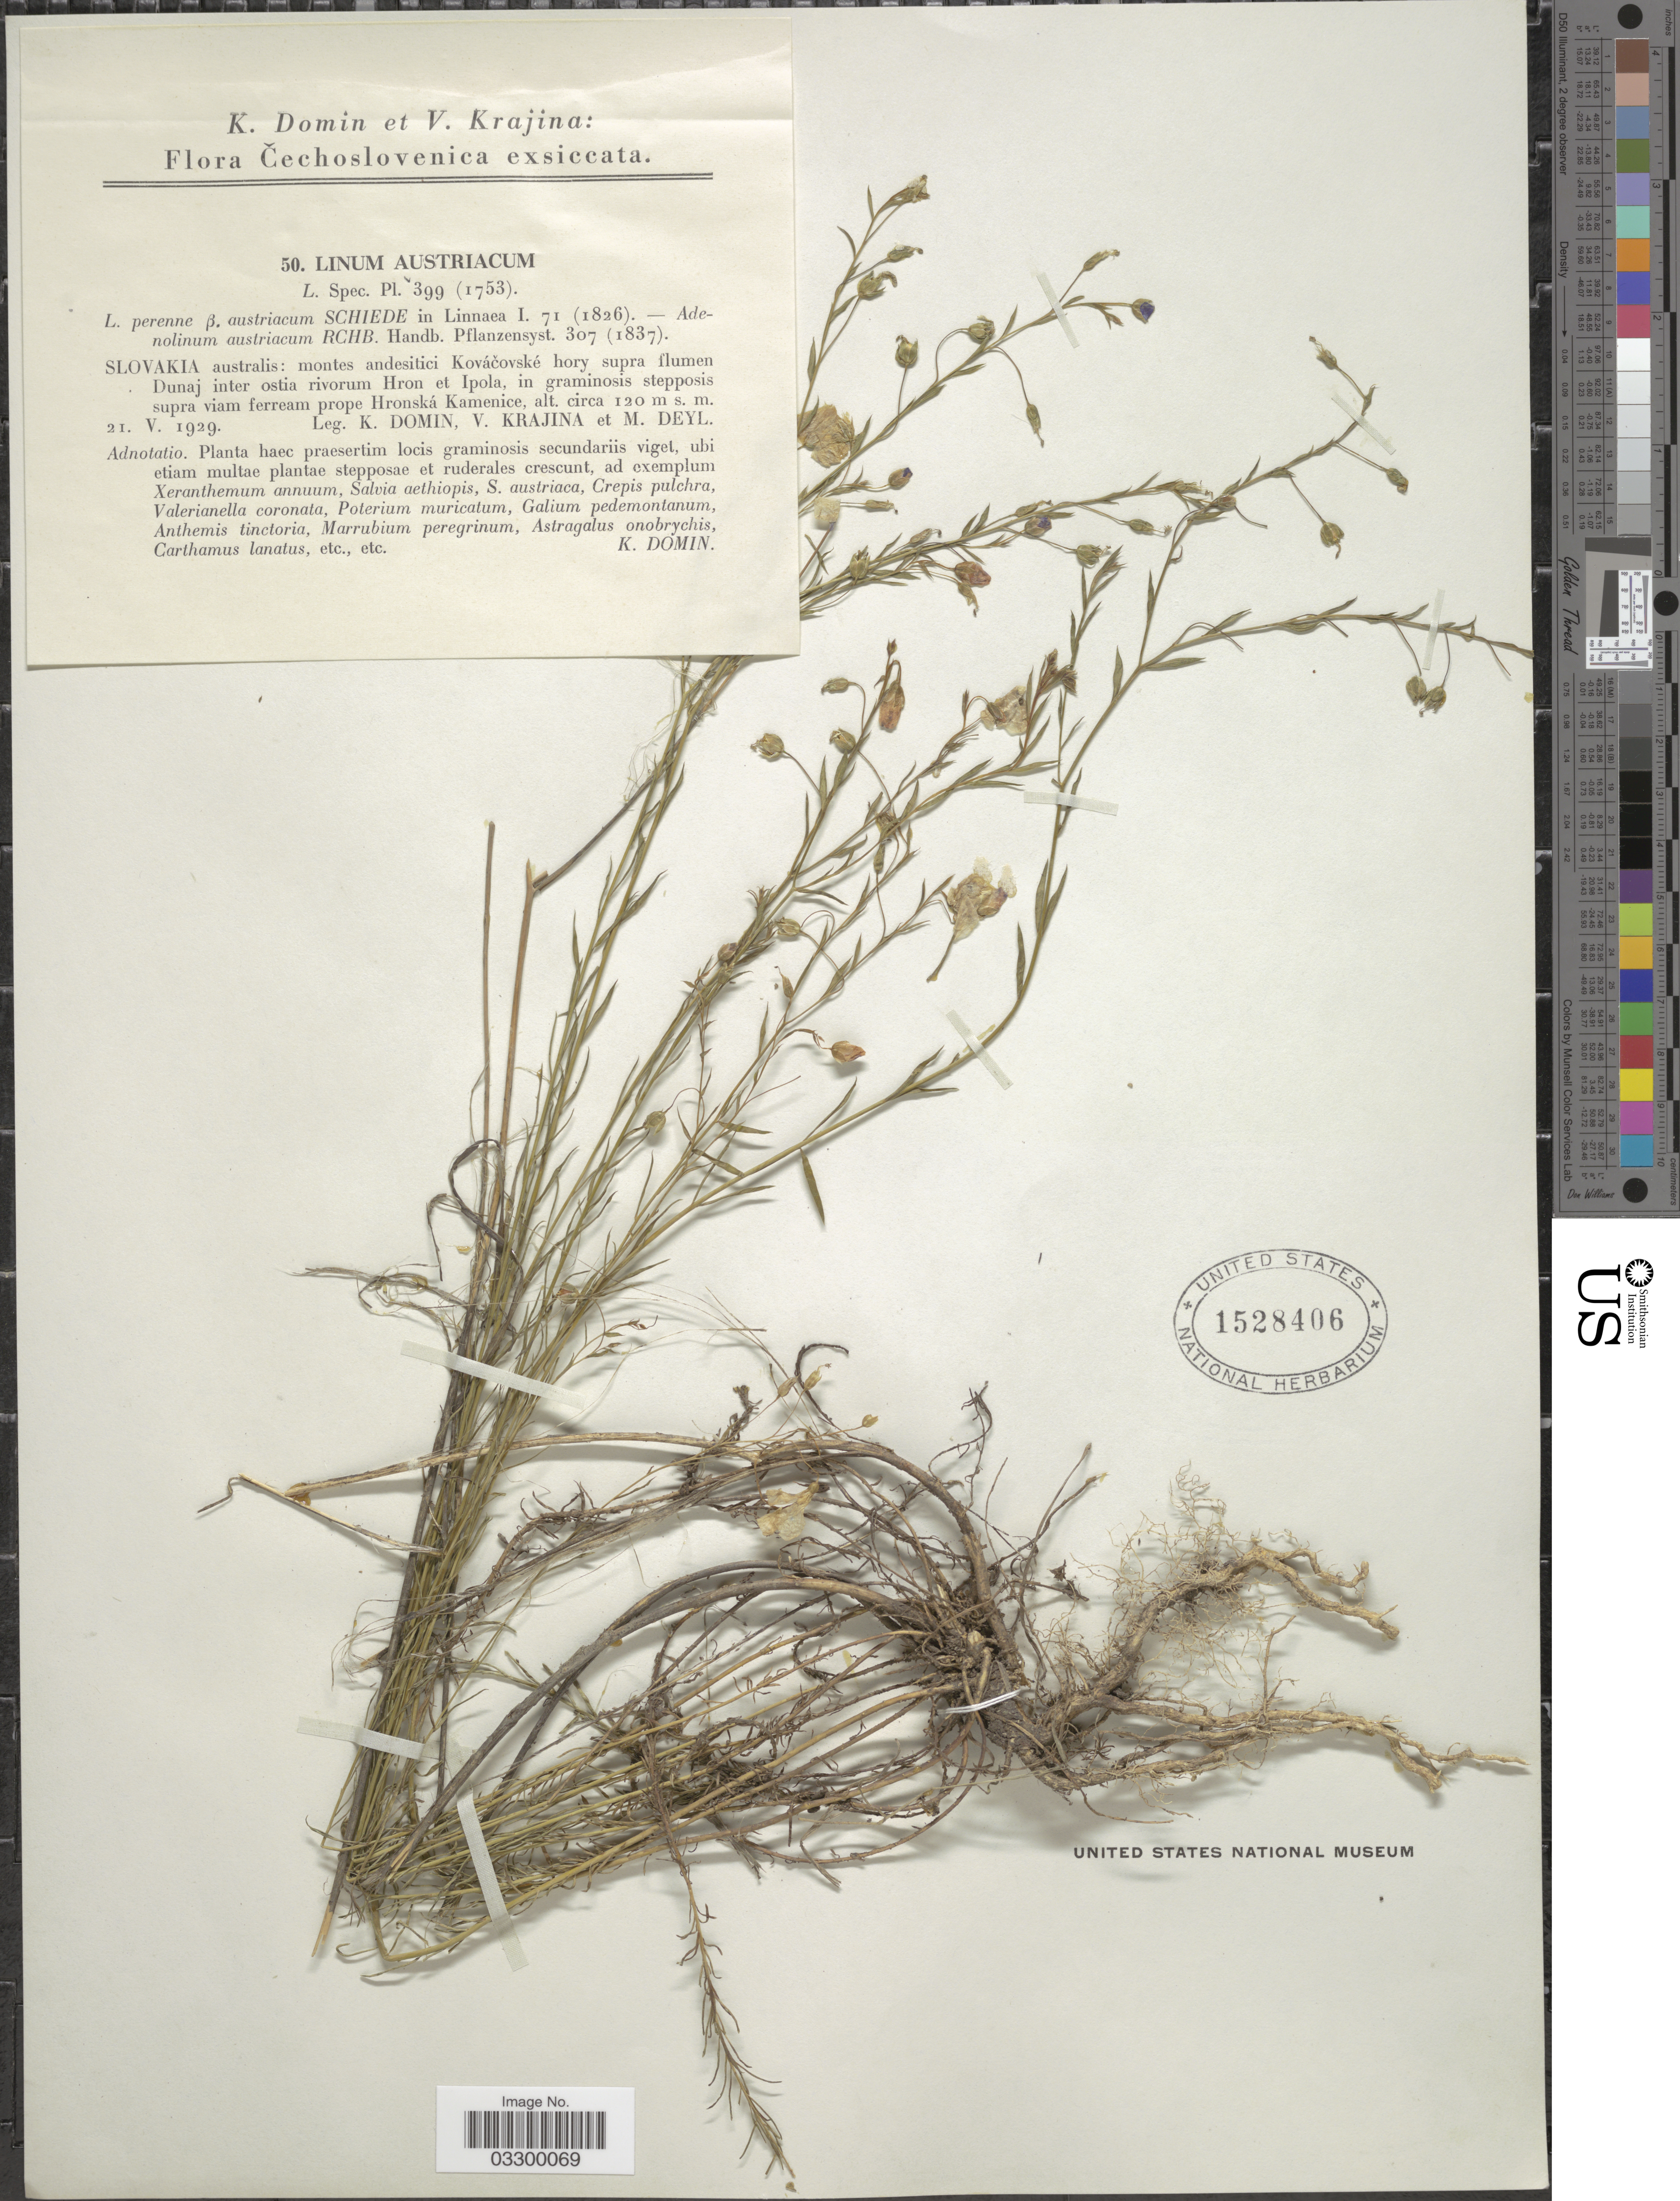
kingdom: Plantae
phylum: Tracheophyta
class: Magnoliopsida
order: Malpighiales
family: Linaceae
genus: Linum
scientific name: Linum austriacum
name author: L.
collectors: K. Domin, V. Krajina & M. Deyl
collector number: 50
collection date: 1929-05-21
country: Slovakia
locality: Slovakia australis: montes andesitici Kovácovské hory supra flumen Dunaj inter ostia rivorum Hron et Ipola, in graminosis stepposis supra viam ferream prope Hronská Kamenice.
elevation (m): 120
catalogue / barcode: US 1528406